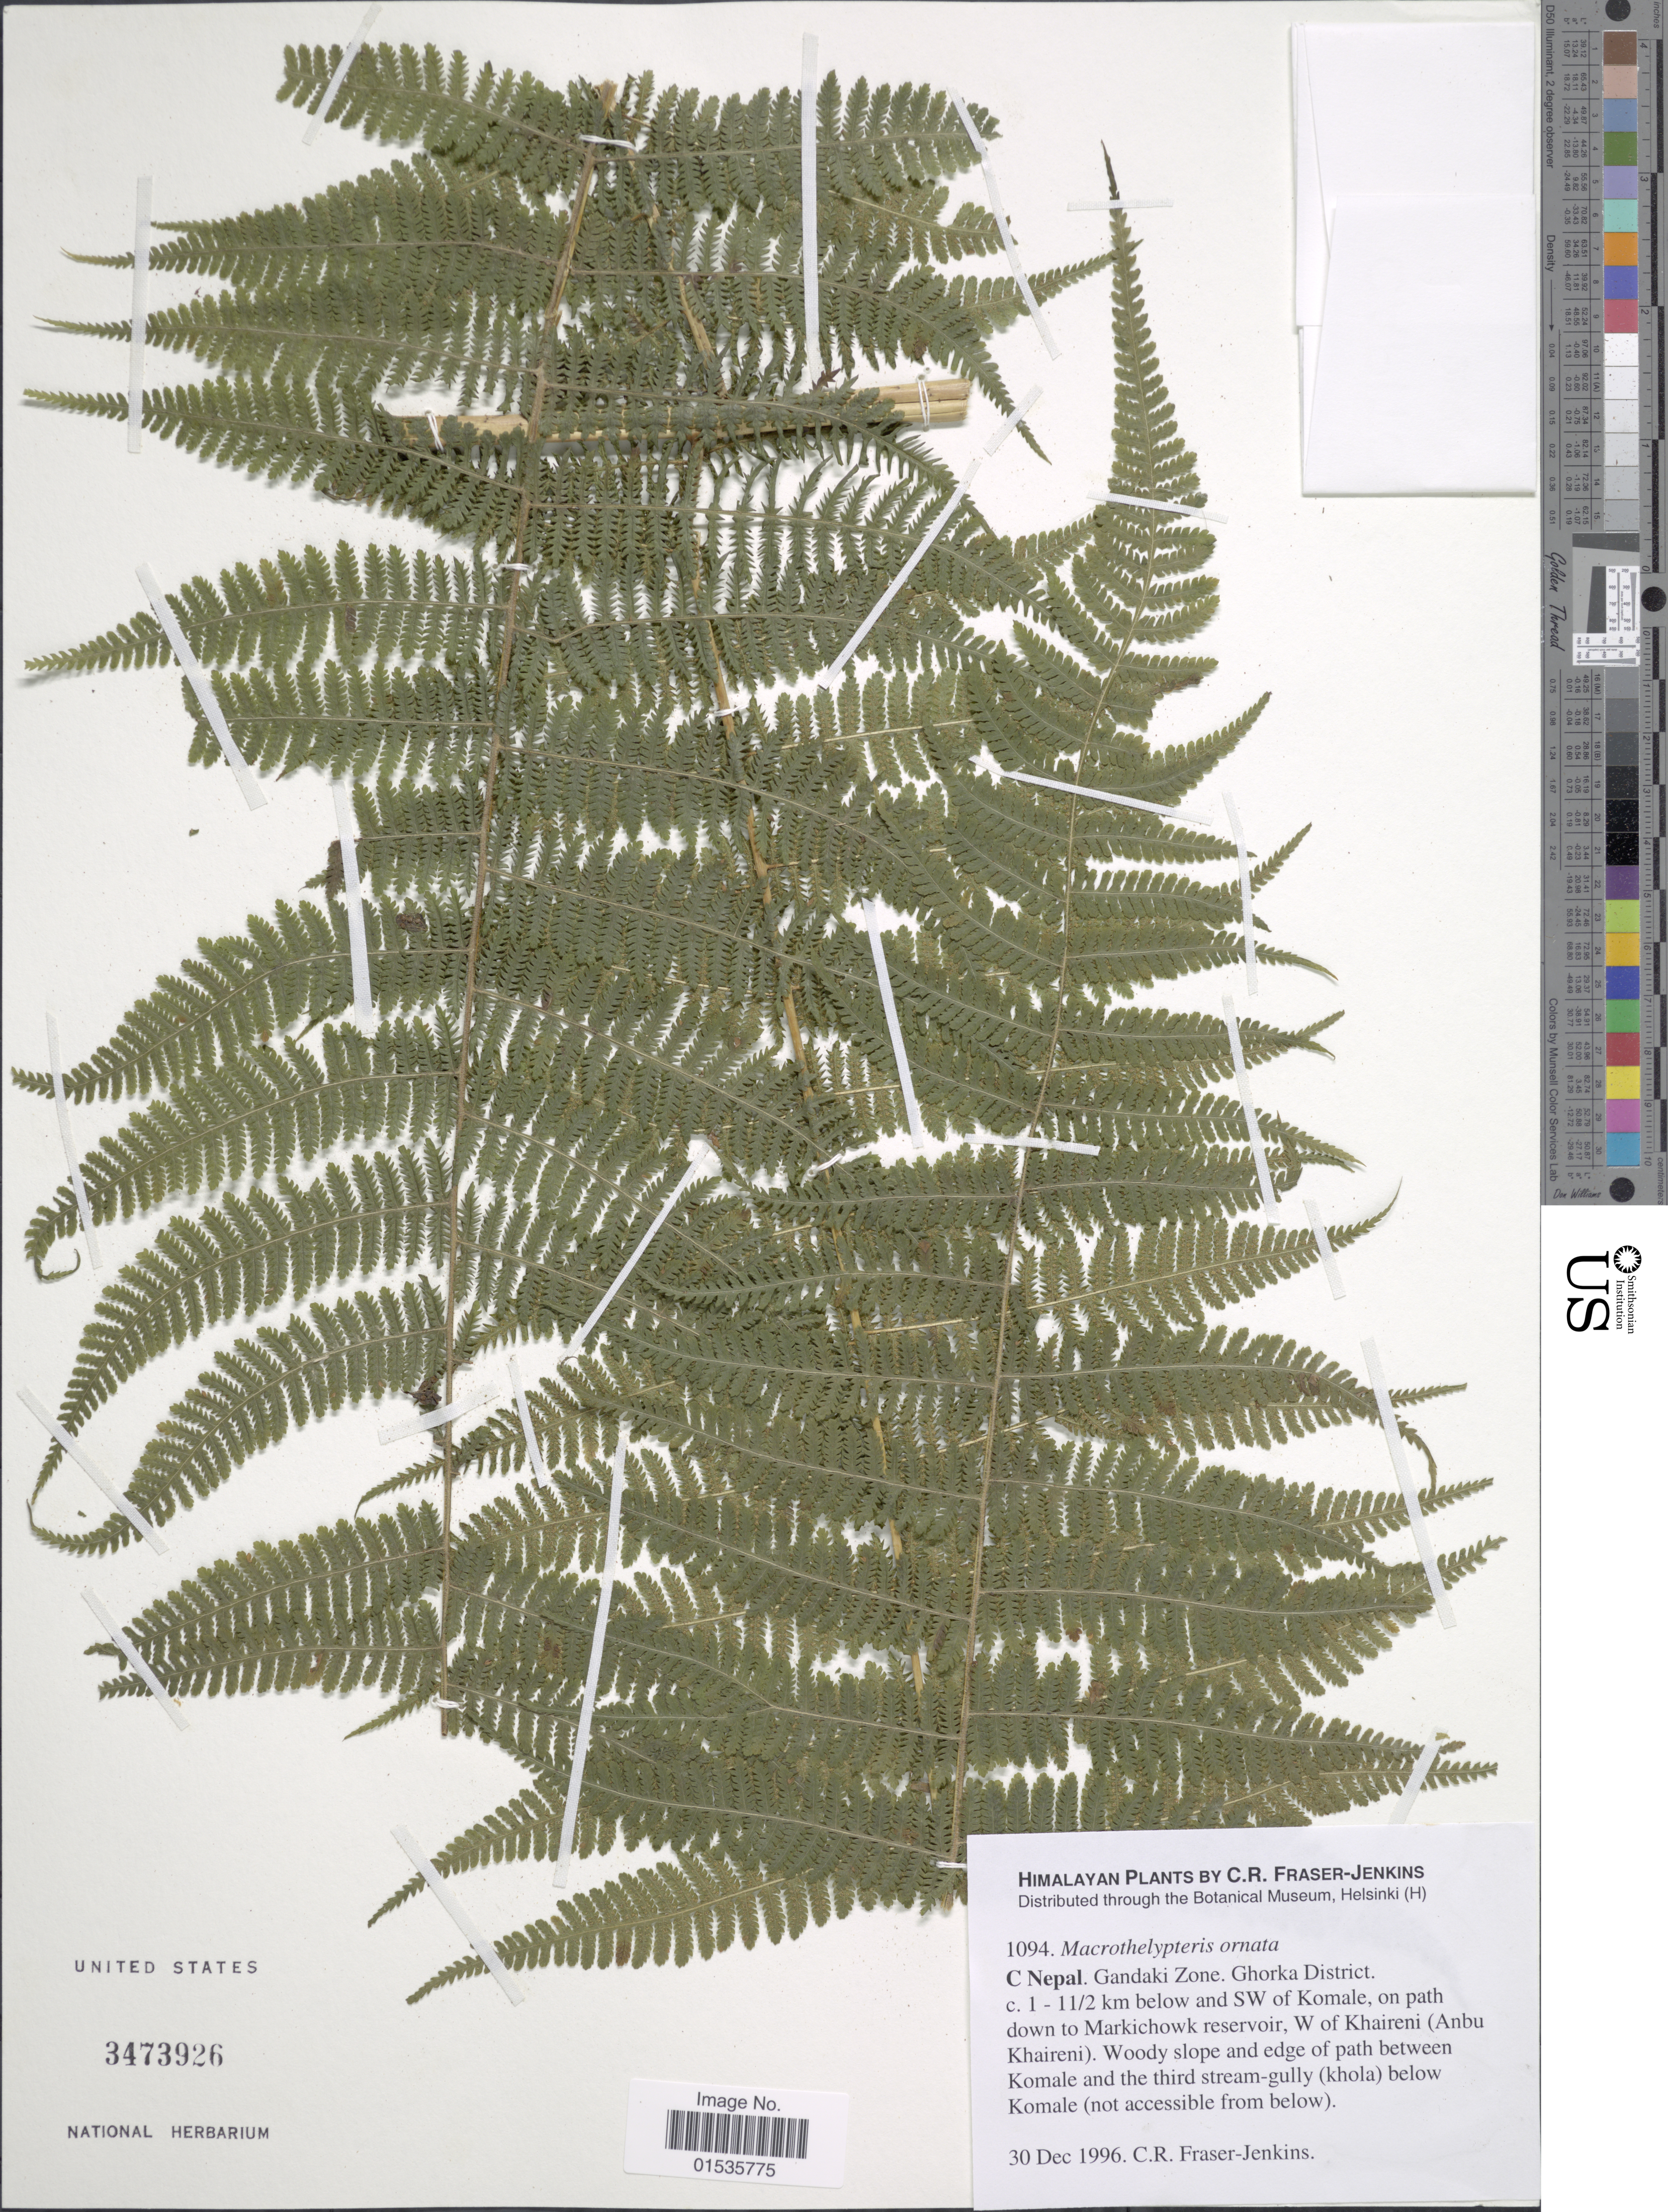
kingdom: Plantae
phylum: Tracheophyta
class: Polypodiopsida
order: Polypodiales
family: Thelypteridaceae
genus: Macrothelypteris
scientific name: Macrothelypteris ornata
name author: (Wall. ex Bedd.) Ching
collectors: C. R. Fraser-Jenkins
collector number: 1094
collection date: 1996-12-30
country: Nepal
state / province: Gandaki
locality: C Nepal. Gandaki Zone. Ghorka District c. 1-11/2 km below and SW of Komale. on path down to Markichowk reservoir, W of Khaireni (Anbu Khaireni).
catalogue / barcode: US 3473926